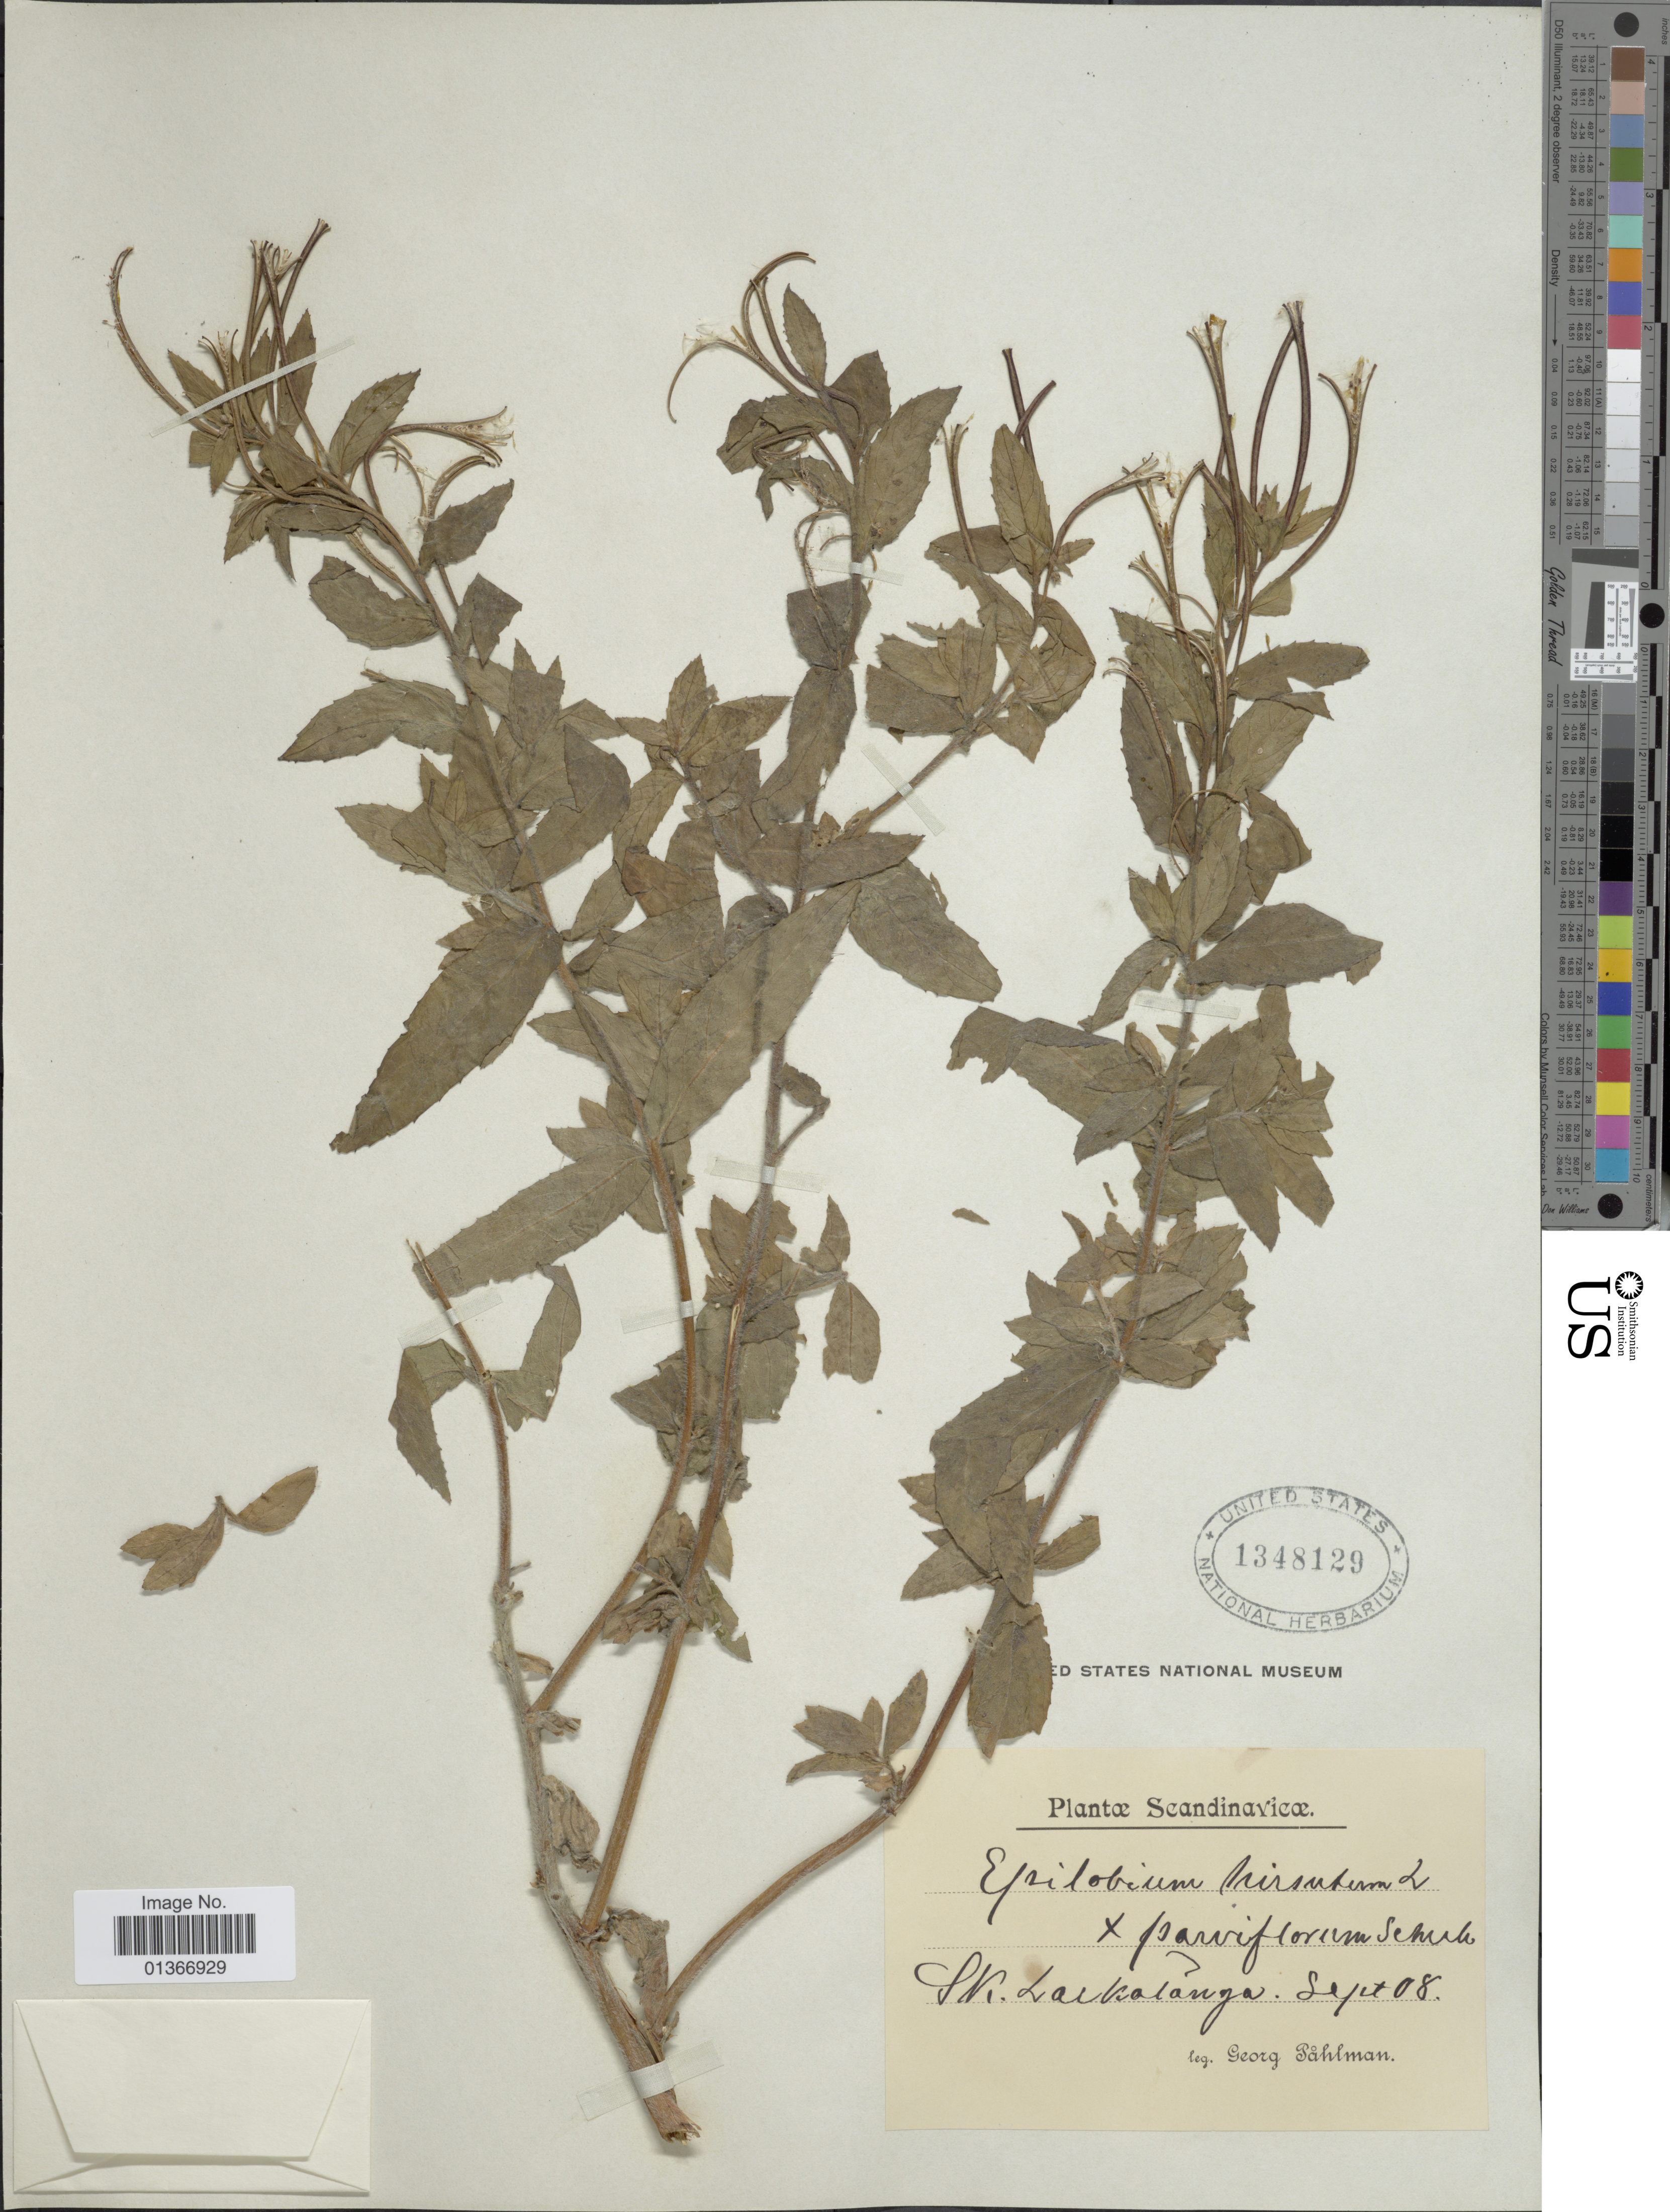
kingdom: Plantae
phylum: Tracheophyta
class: Magnoliopsida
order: Myrtales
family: Onagraceae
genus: Epilobium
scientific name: Epilobium hirsutum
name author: L.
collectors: G. Påhlman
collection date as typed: Transcribed d/m/y: /9/8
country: Sweden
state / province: Skåne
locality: Scandinavicæ. Sk. Lackalanga.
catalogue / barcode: US 1348129